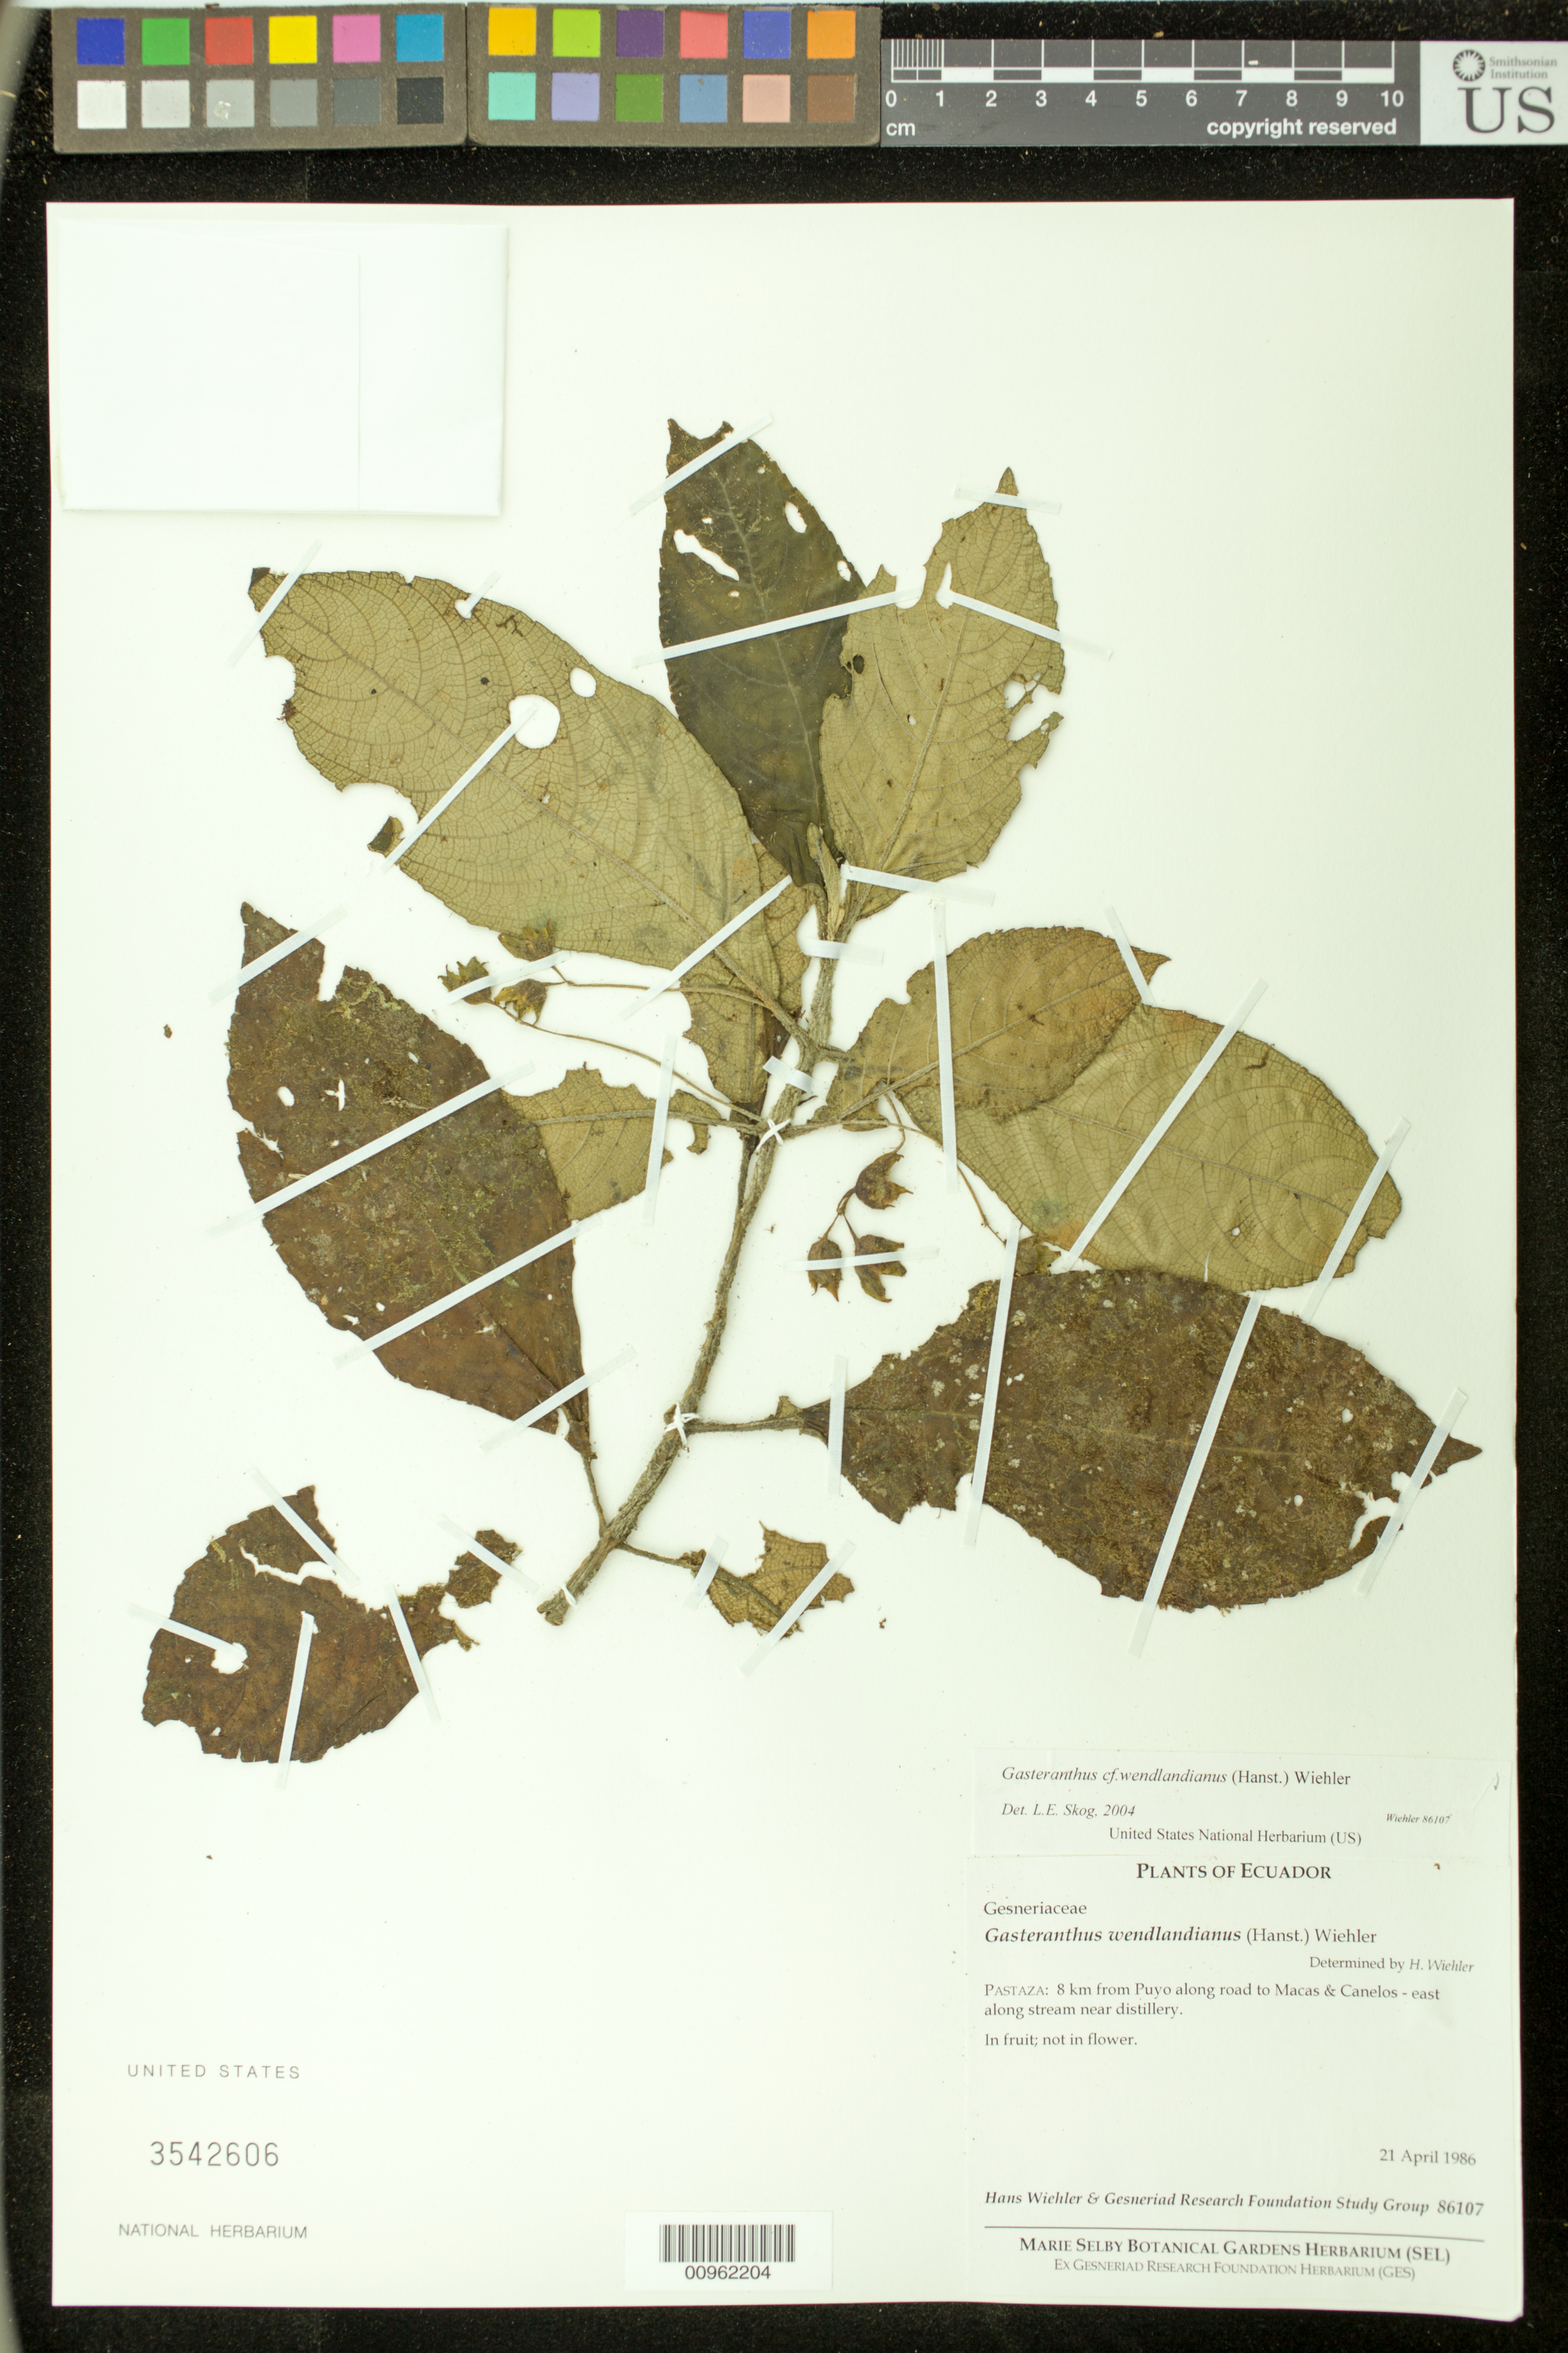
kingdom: Plantae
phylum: Tracheophyta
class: Magnoliopsida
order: Lamiales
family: Gesneriaceae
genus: Gasteranthus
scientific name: Gasteranthus wendlandianus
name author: (Hanst.) Wiehler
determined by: Skog, Laurence E.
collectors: H. J. Wiehler & GRF Study Group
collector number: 86107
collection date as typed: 21 Ap 1986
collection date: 1986-04-21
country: Ecuador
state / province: Pastaza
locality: Pastaza: 8 km from Puyo along road to Macas & Canelos - east along stream near distillery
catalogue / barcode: US 3542606